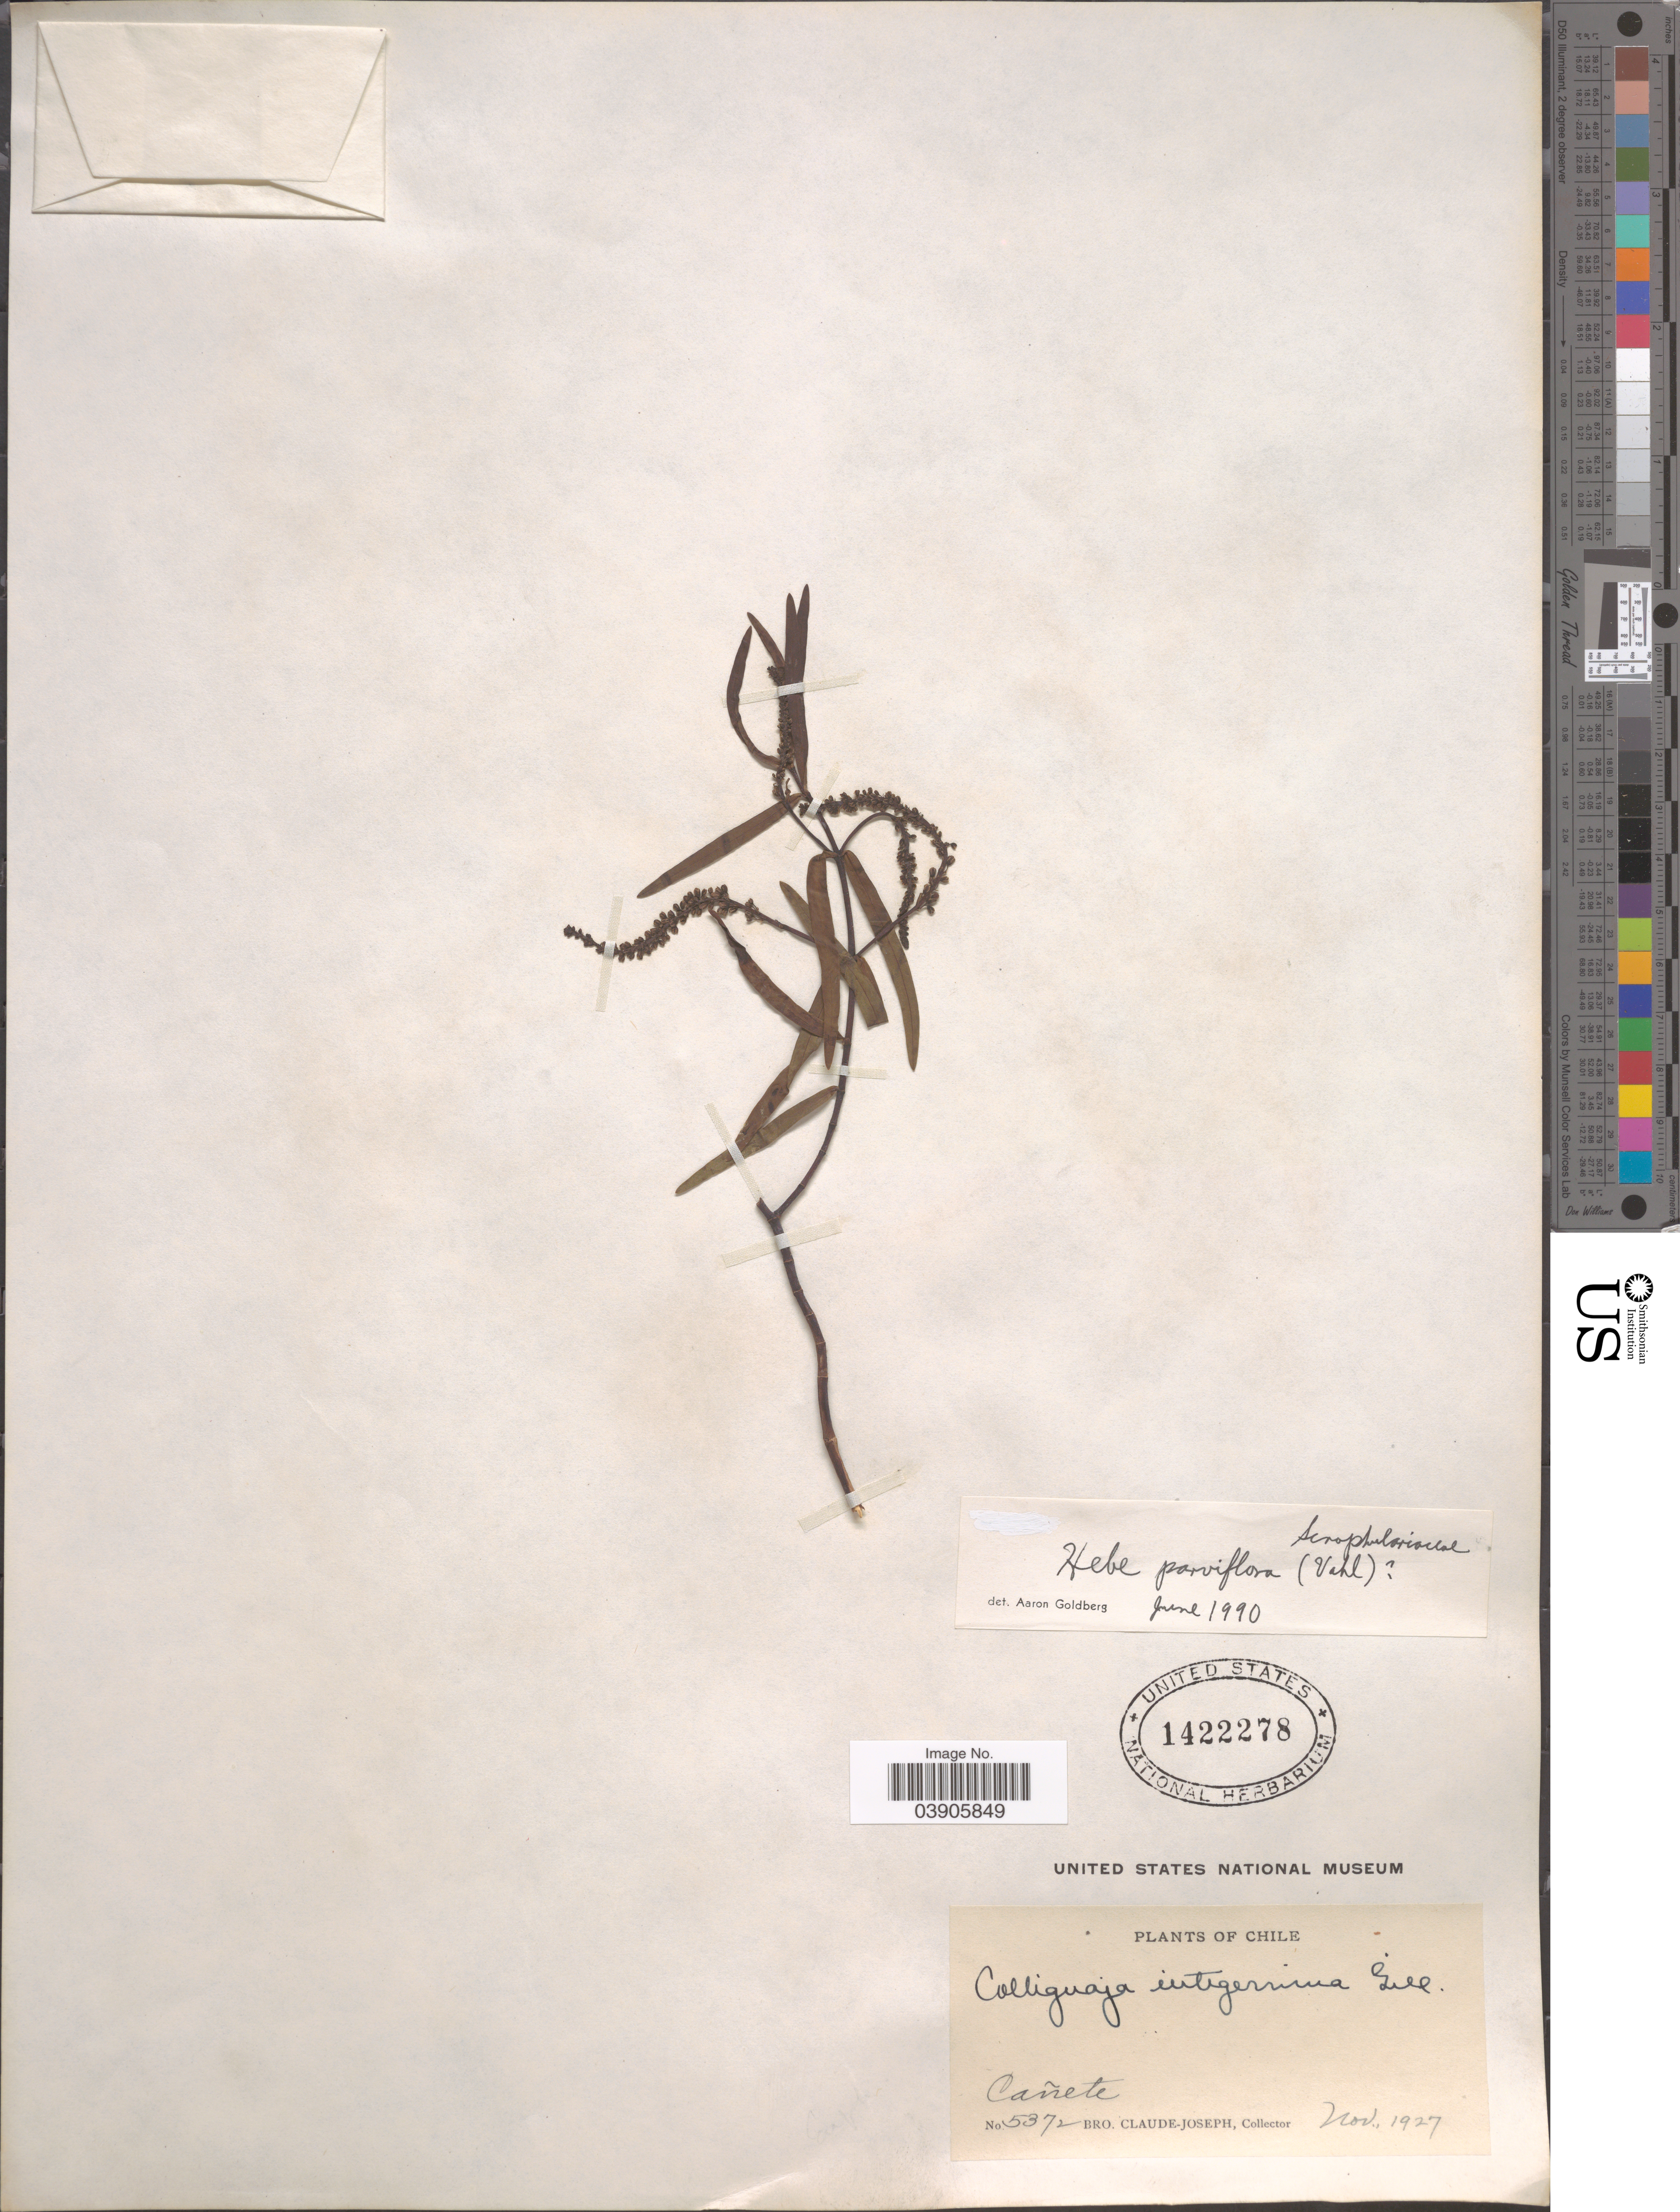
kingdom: Plantae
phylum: Tracheophyta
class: Magnoliopsida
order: Lamiales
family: Plantaginaceae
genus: Hebe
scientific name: Hebe parviflora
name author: (Vahl) Andersen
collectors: Bro. Claude-Joseph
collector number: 5372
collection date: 1927-11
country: Chile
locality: Cañete.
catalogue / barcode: US 1422278